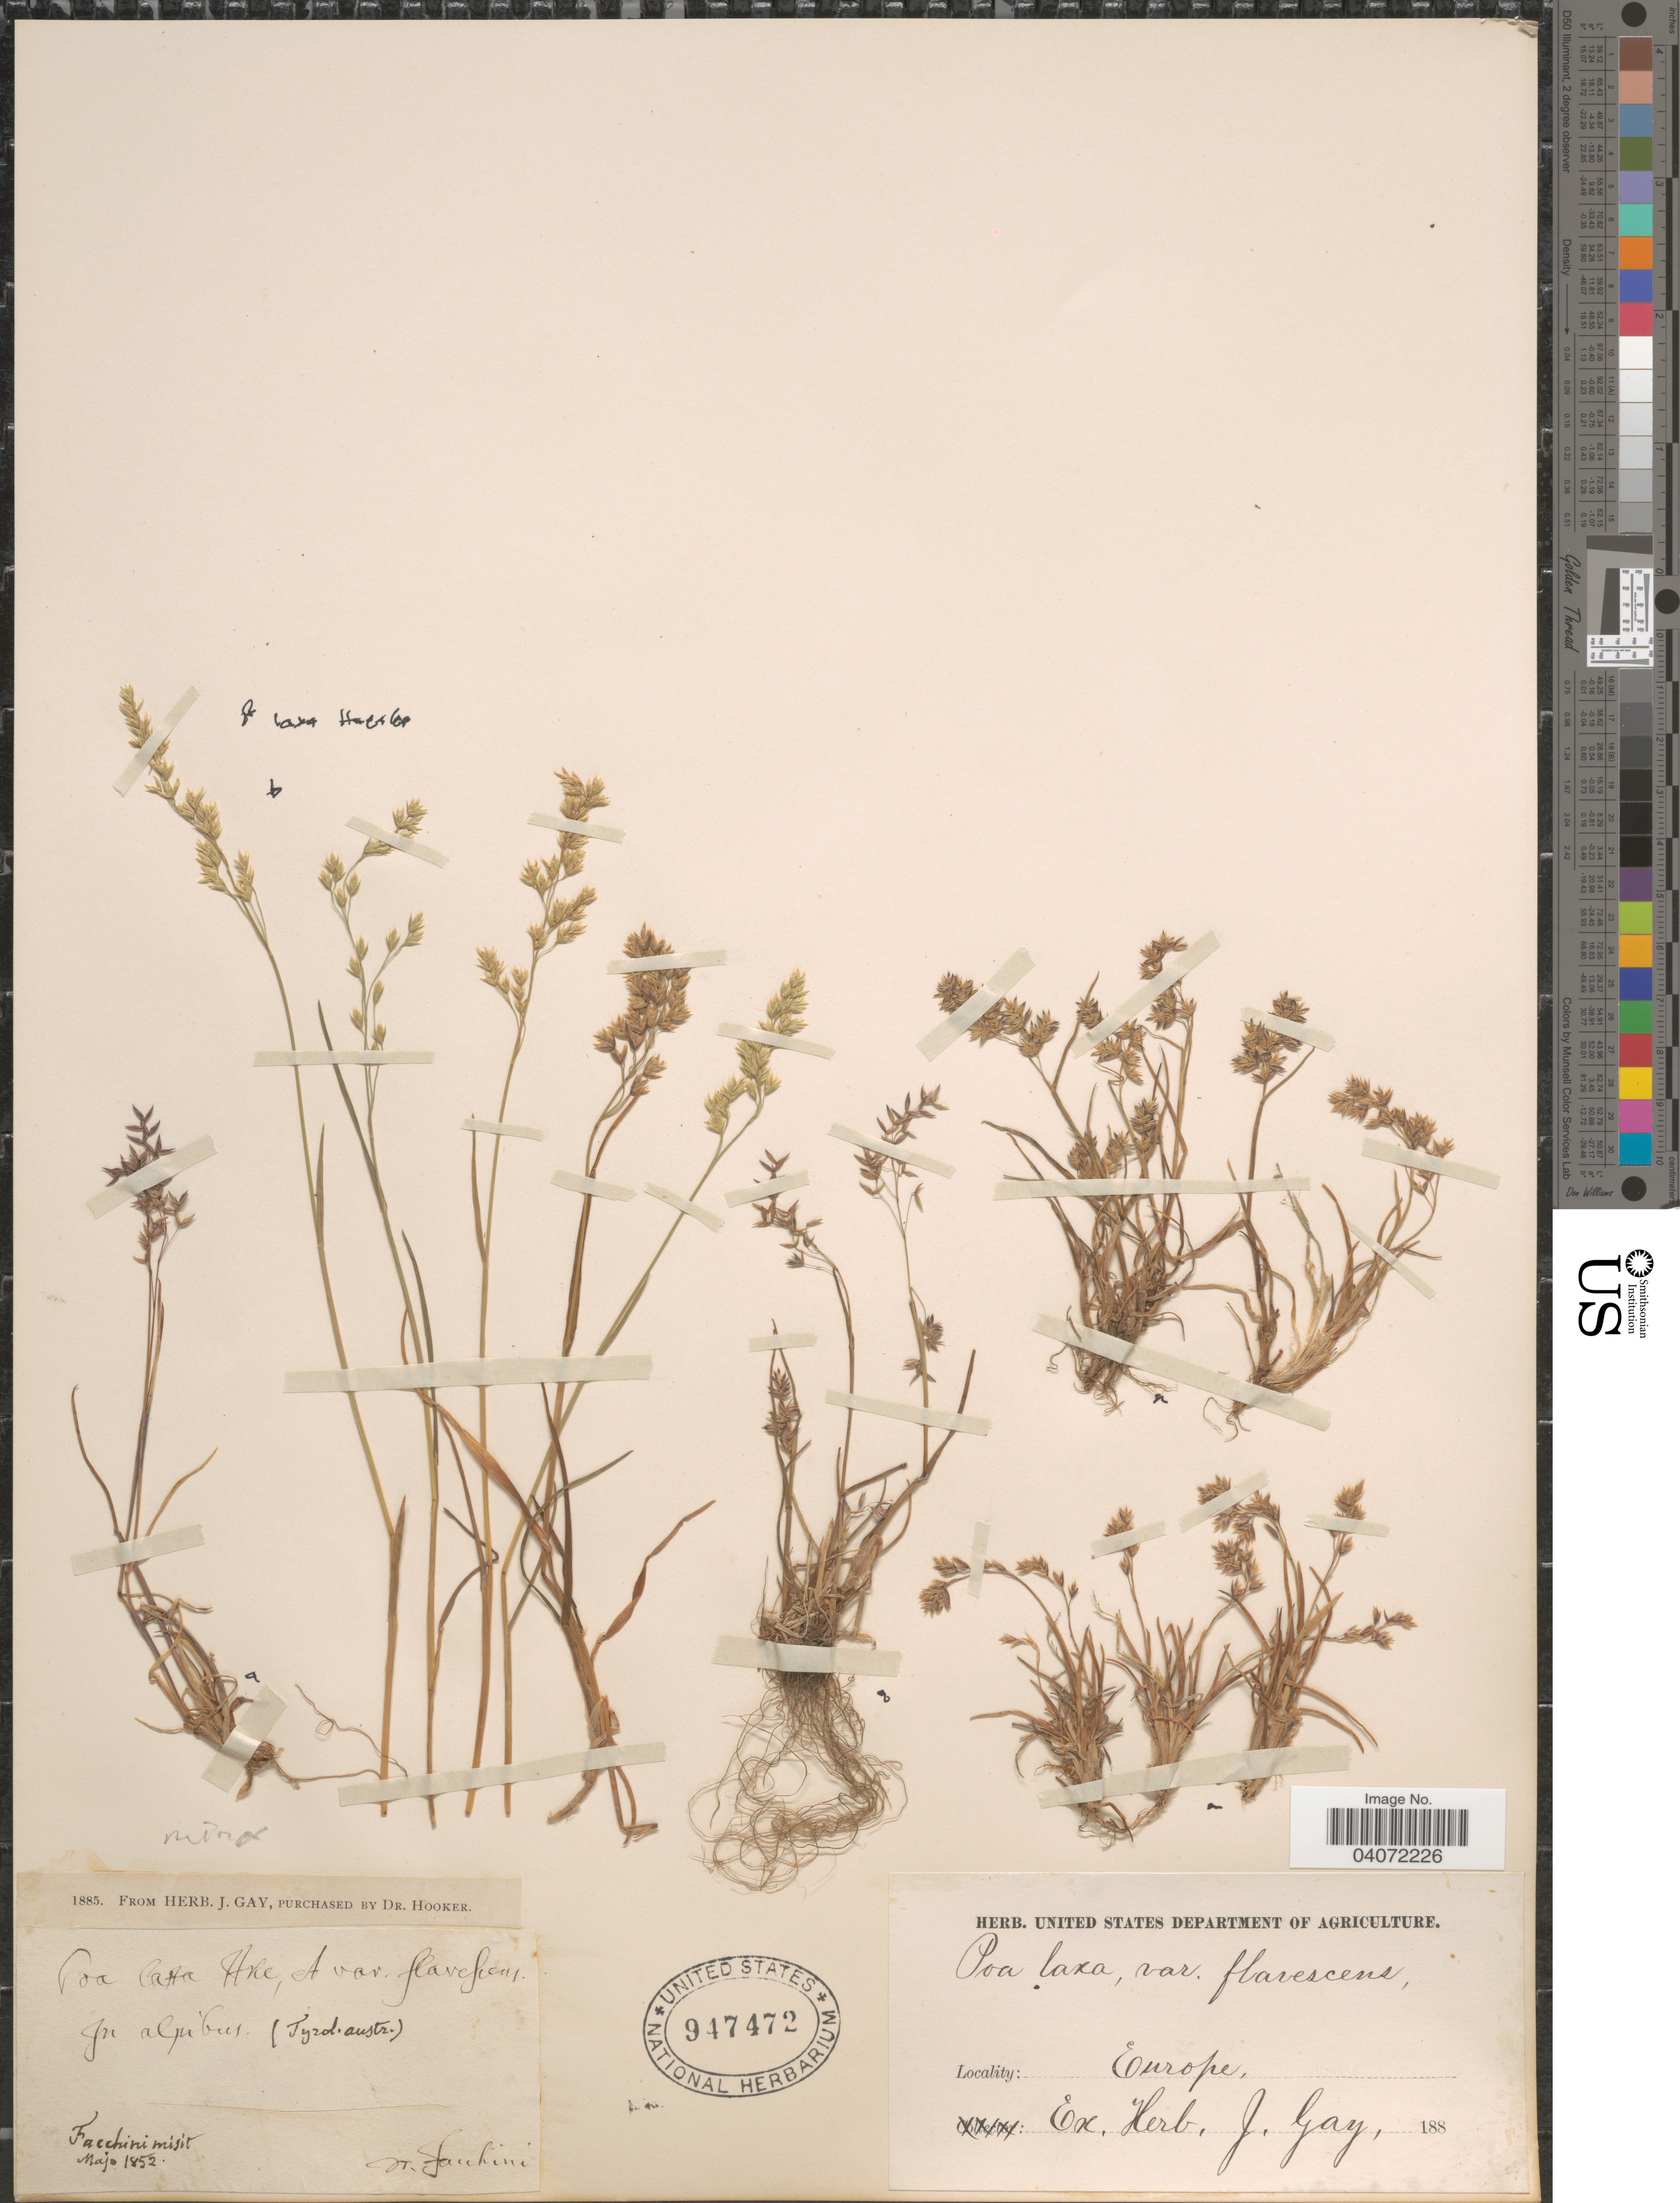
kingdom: Plantae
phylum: Tracheophyta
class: Liliopsida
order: Poales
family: Poaceae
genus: Poa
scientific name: Poa minor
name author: Gaudin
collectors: Facchini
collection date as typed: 188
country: Austria / Italy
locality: In alpibus (Tyrol. austro). Europe.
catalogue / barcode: US 947472